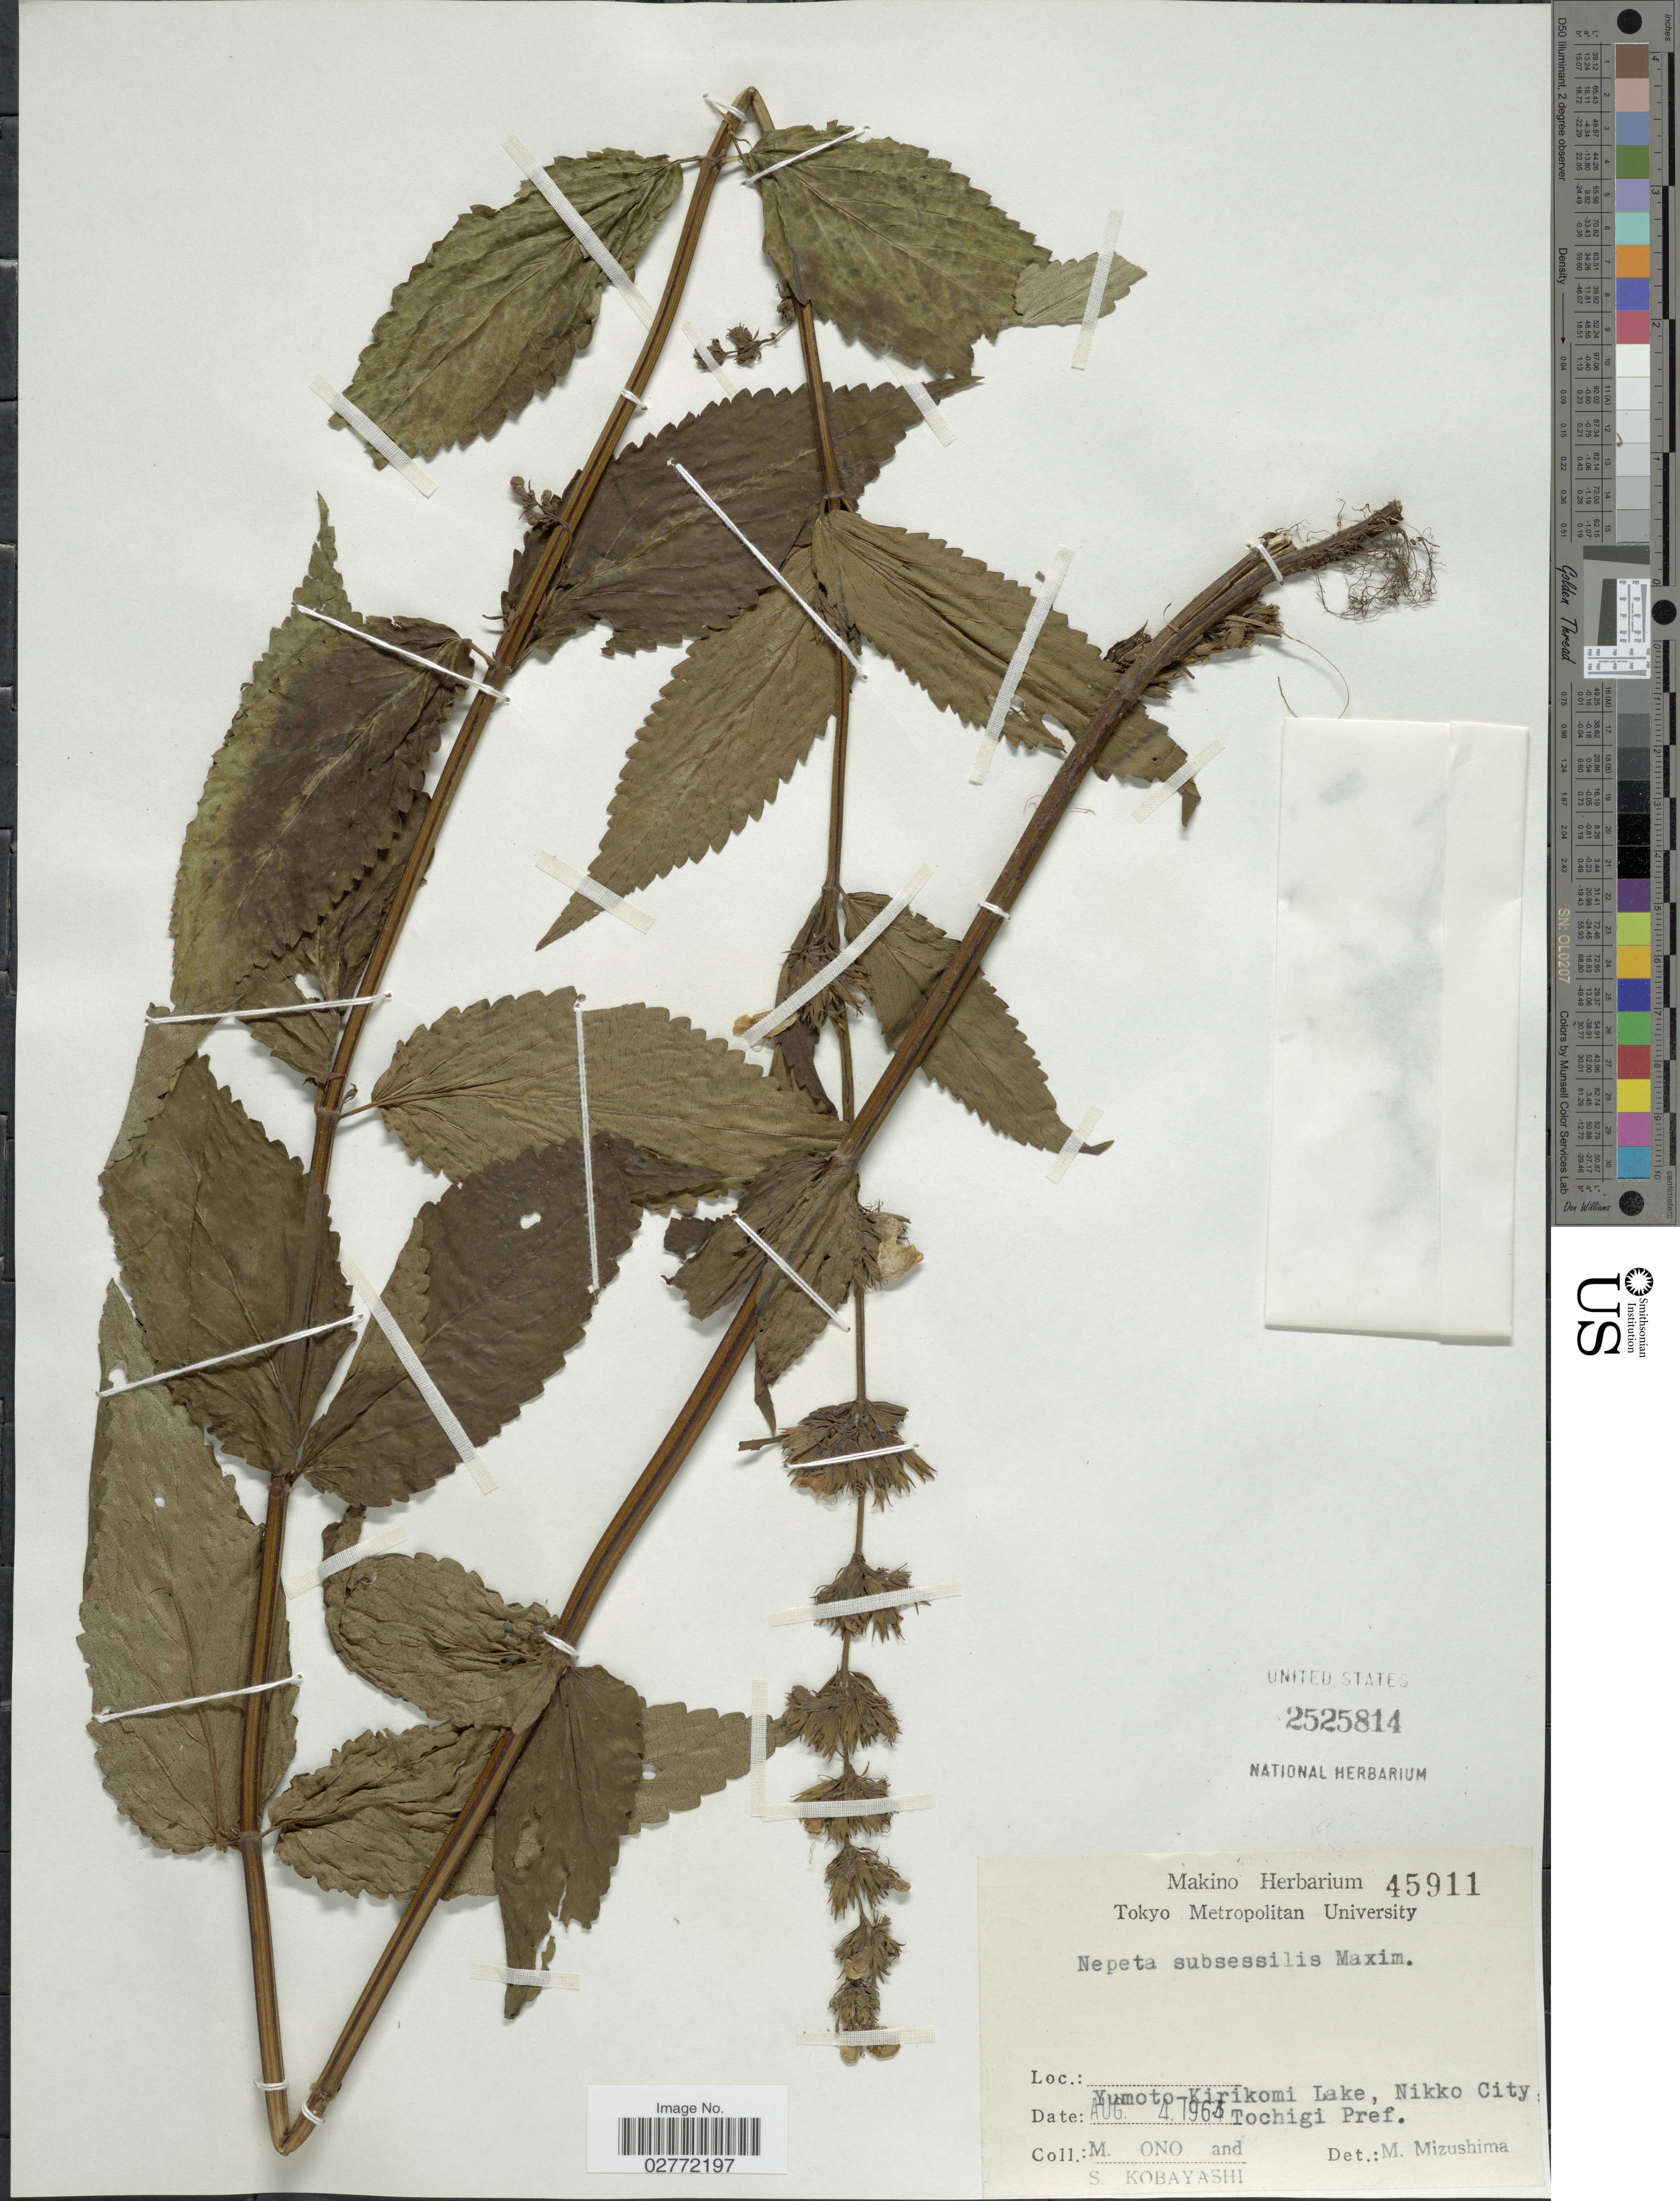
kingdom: Plantae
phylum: Tracheophyta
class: Magnoliopsida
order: Lamiales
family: Lamiaceae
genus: Nepeta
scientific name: Nepeta subsessilis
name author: Maxim.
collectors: M. Ono & S. Kobayashi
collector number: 45911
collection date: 1964-08-04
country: Japan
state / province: Totigi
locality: Yumoto-Kirikomi Lake, Nikko City, Tochigi Pref.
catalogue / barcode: US 2525814